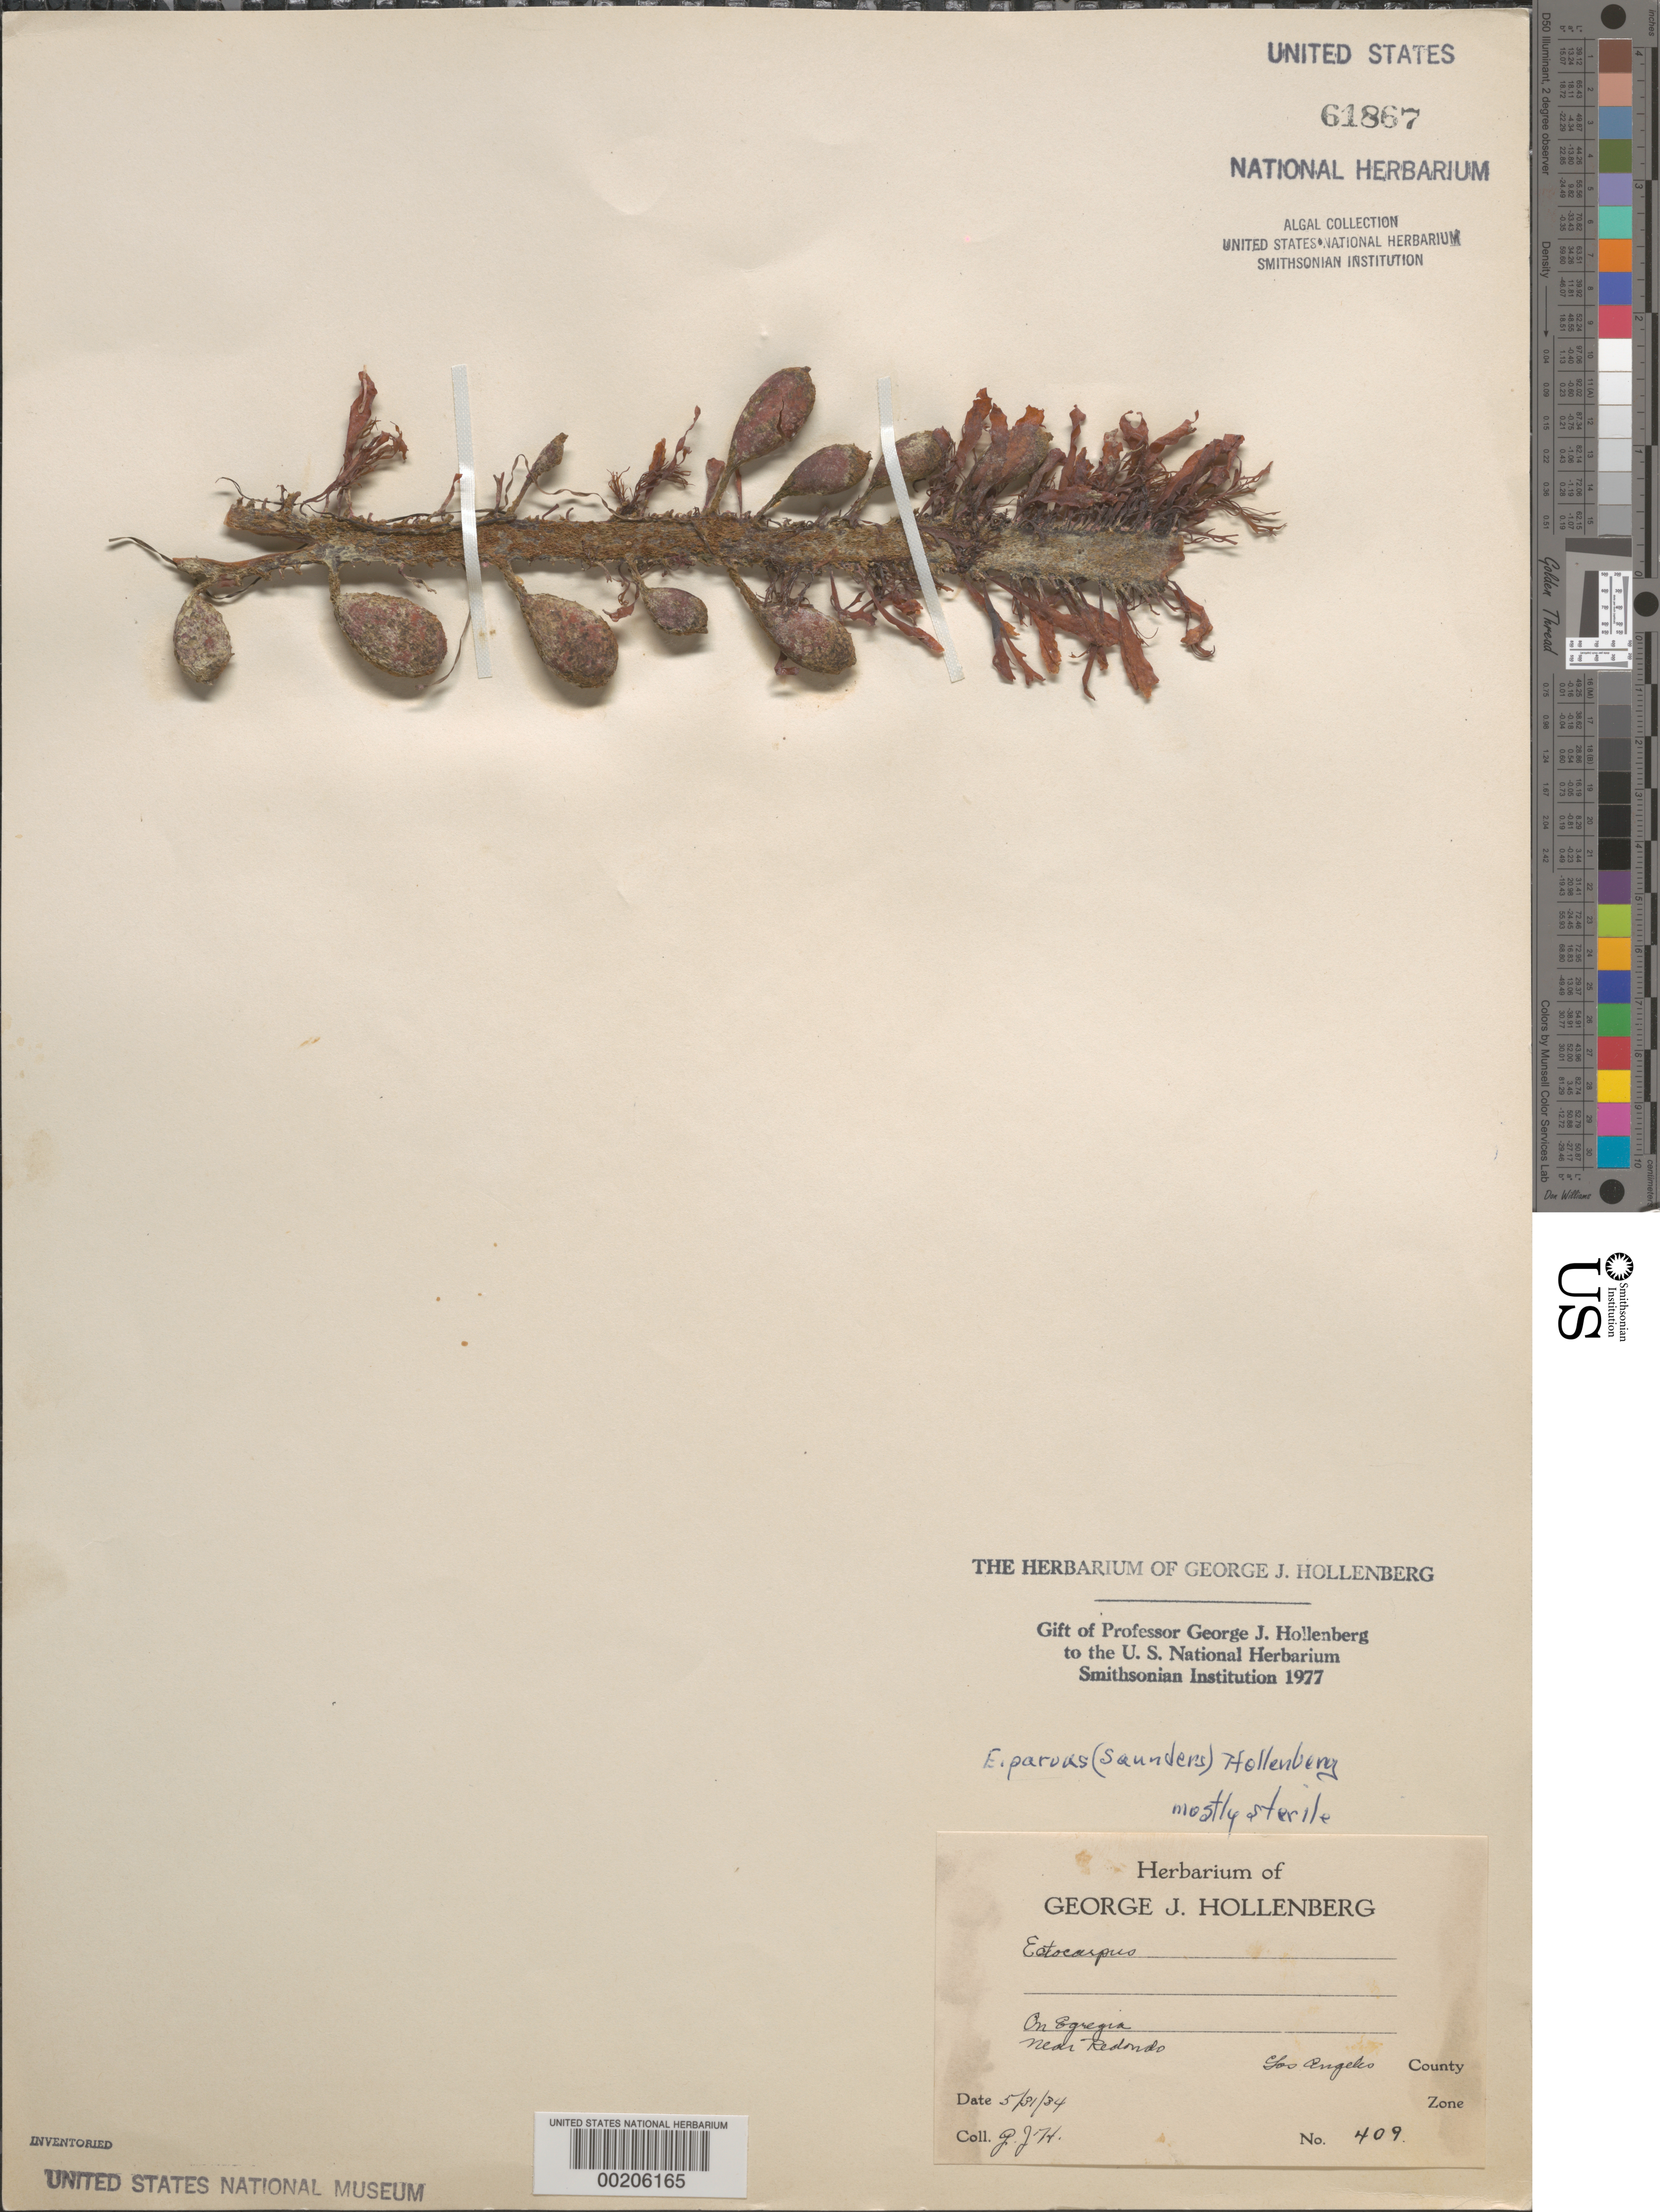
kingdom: Chromista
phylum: Ochrophyta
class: Phaeophyceae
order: Ectocarpales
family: Ectocarpaceae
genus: Ectocarpus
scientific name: Ectocarpus commensalis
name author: Setch. & N.L. Gardner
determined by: Algae name updating Project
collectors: G. Hollenberg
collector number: GJH 409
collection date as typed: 31 May 1934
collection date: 1934-05-31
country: United States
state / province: California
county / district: Los Angeles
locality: Near Redondo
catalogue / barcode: US 61867